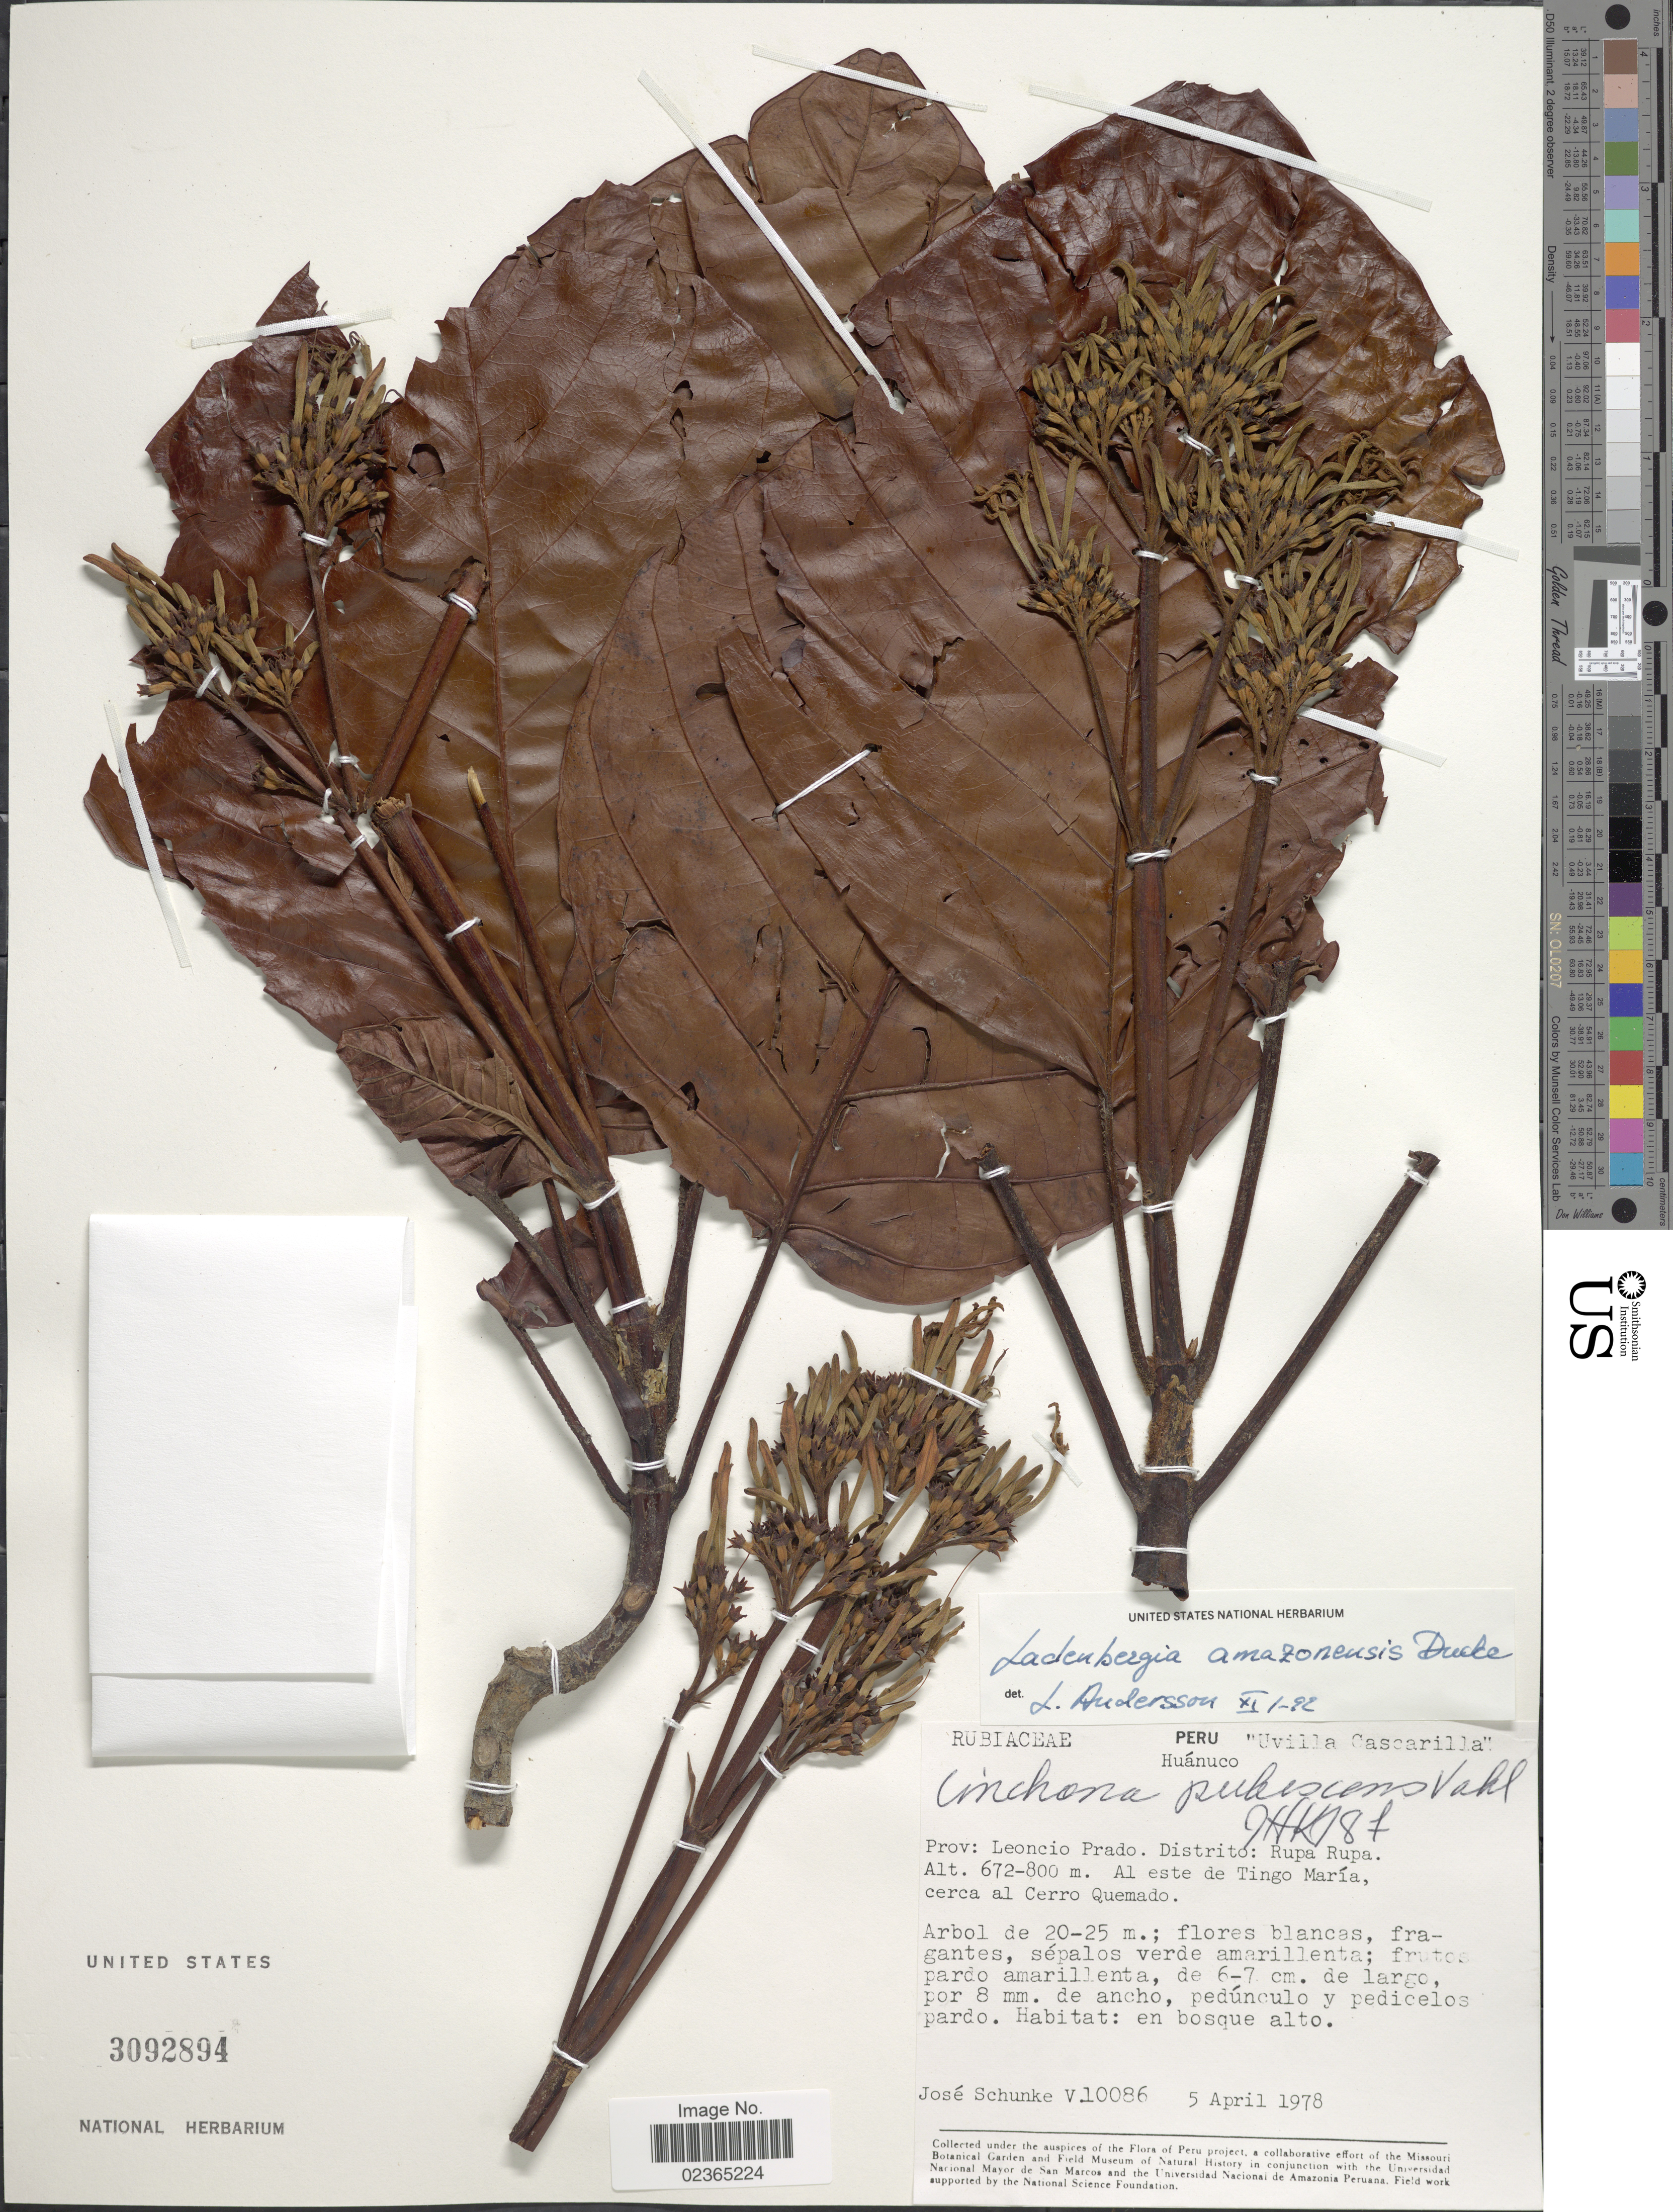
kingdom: Plantae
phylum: Tracheophyta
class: Magnoliopsida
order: Gentianales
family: Rubiaceae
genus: Ladenbergia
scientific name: Ladenbergia amazonensis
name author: Ducke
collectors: J. M. Schunke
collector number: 10086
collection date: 1978-04-05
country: Peru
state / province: Huánuco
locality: Prov.: Leoncio Prado. Distrito: Rupa Rupa. Al este de Tingo Maria, cerca al Cerro Quemado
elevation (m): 672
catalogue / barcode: US 3092894